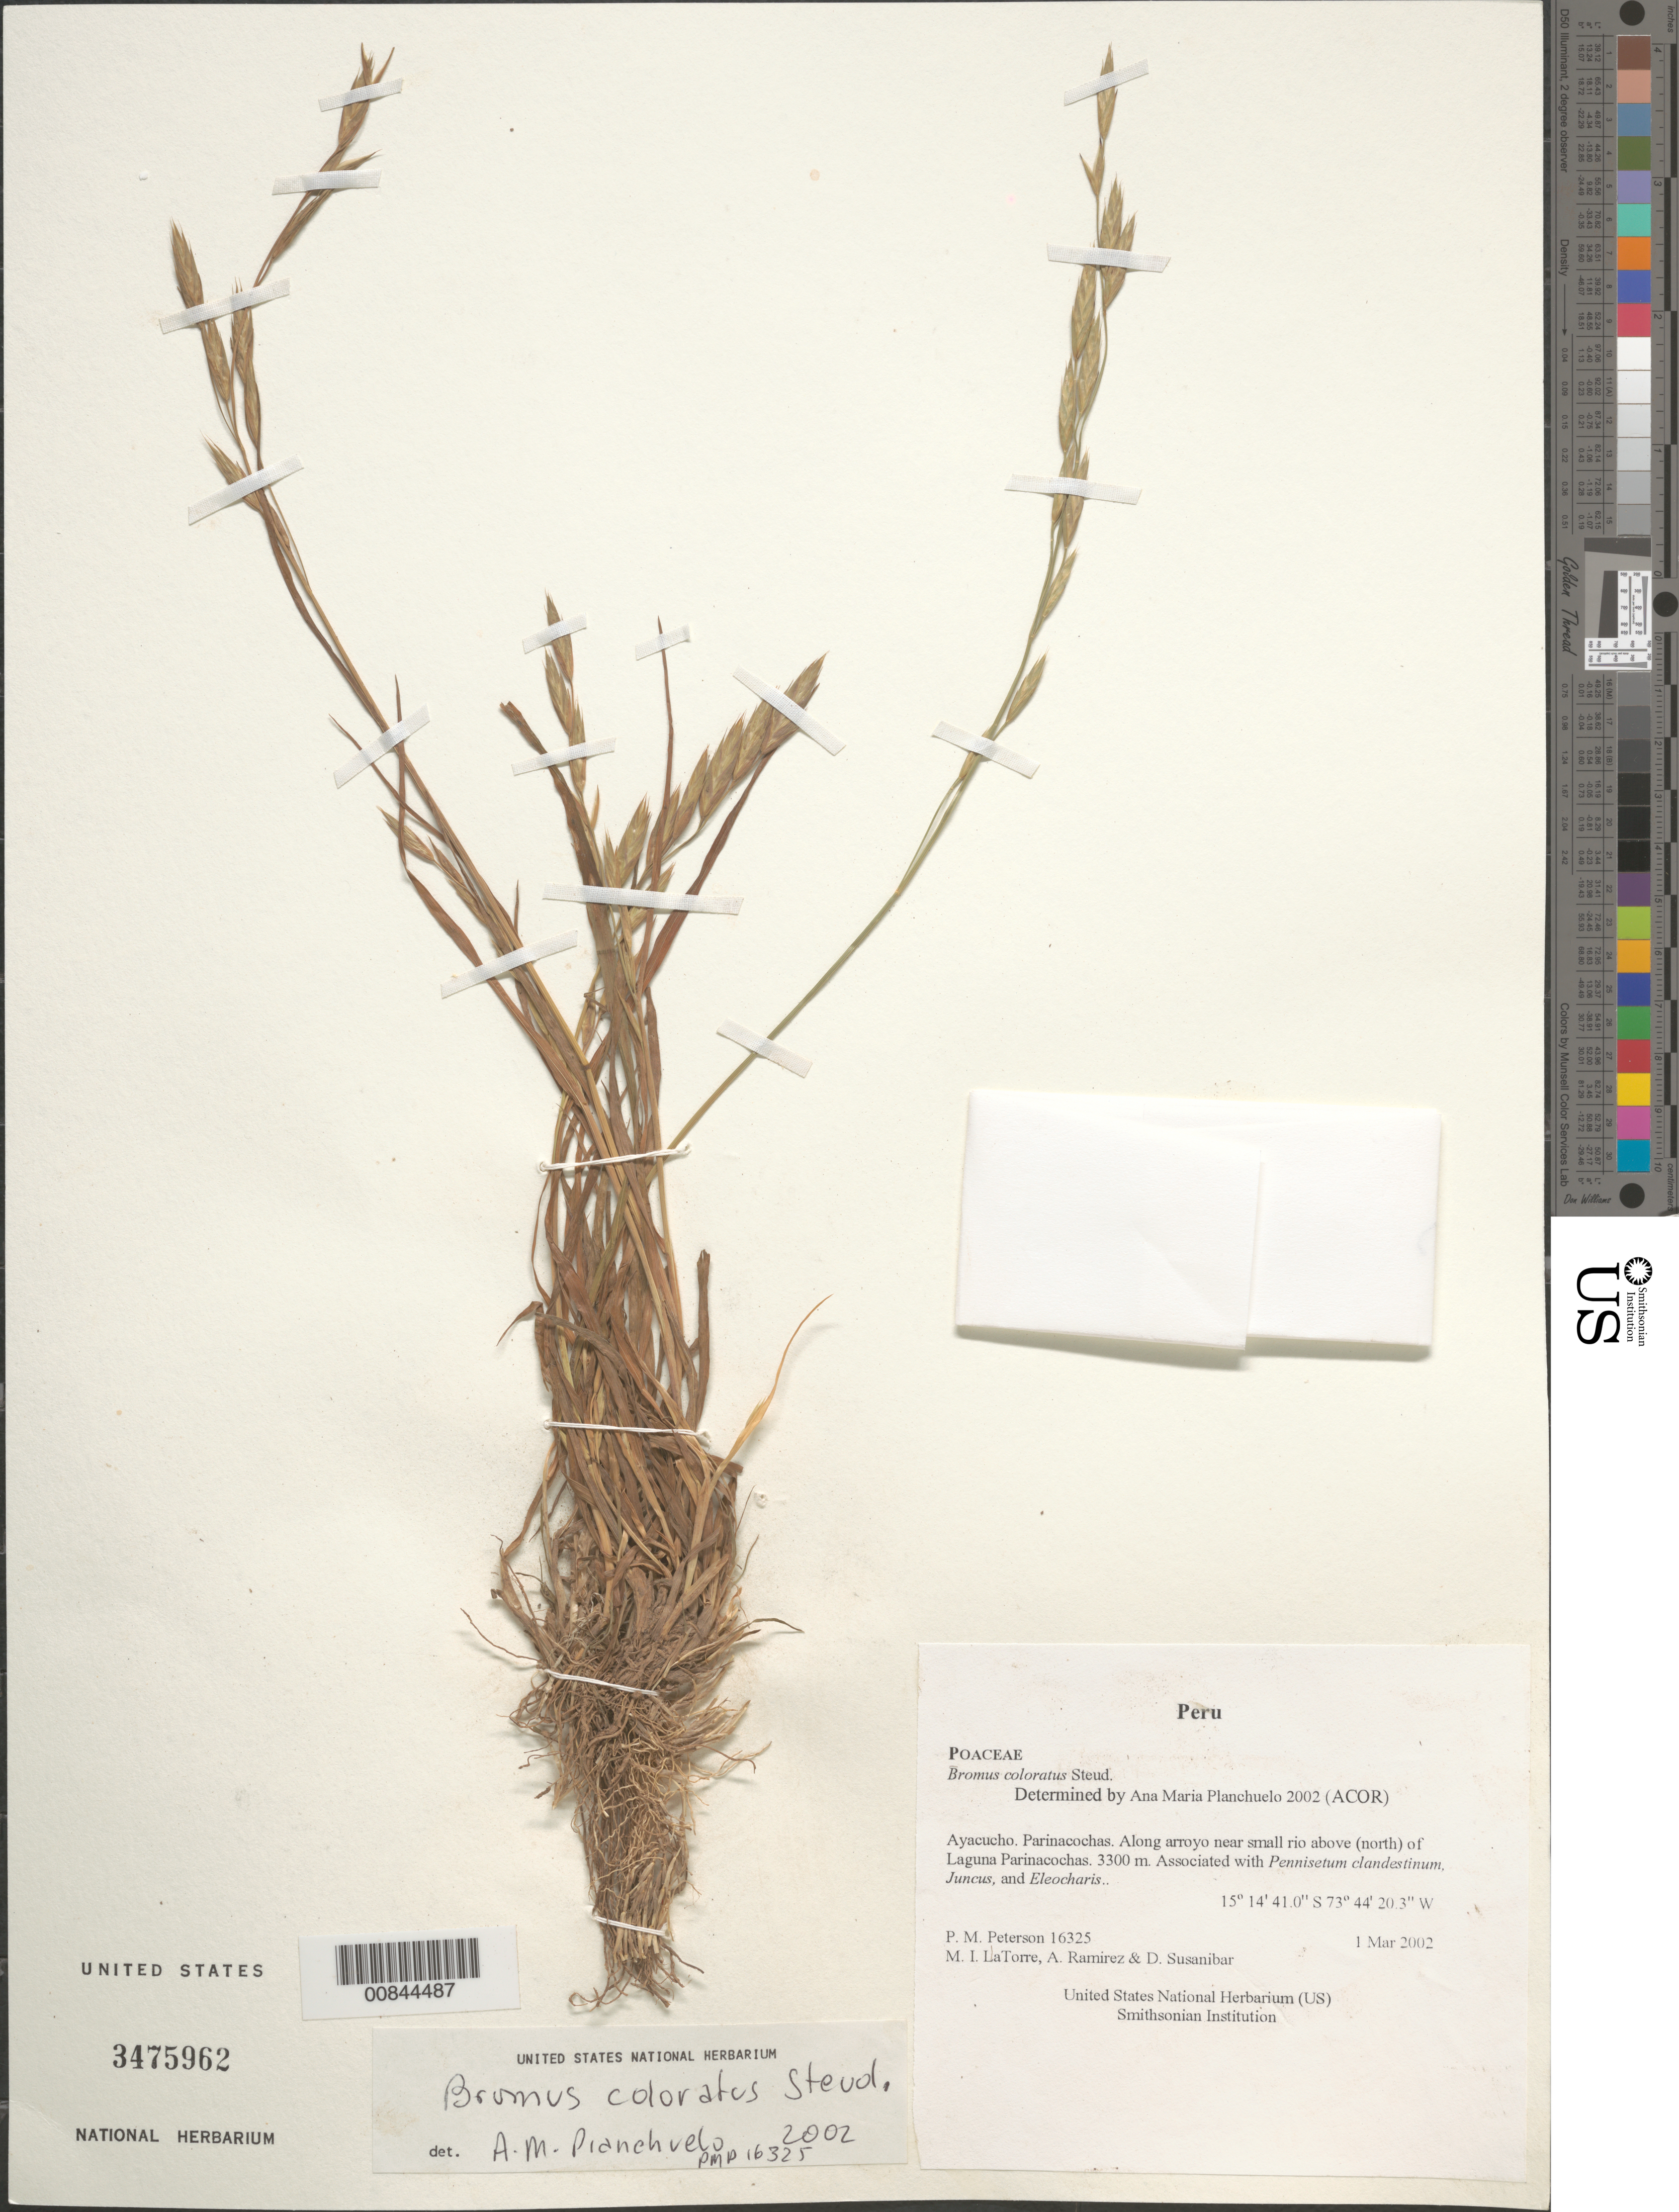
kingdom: Plantae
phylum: Tracheophyta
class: Liliopsida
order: Poales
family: Poaceae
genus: Bromus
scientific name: Bromus coloratus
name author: Steud.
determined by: Planchuelo, A. M.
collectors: P. M. Peterson, M. I. La Torre, A. Ramírez & D. Susanibar Cruz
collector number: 16325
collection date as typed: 01 Mar 2002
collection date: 2002-03-01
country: Peru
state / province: Ayacucho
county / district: Parinacochas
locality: Along arroyo near small rio above (north) of Laguna Parinacochas.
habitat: Associated with ~Pennisetum clandestinum, Juncus, and Eleocharis~.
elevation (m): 3300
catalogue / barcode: US 3475962